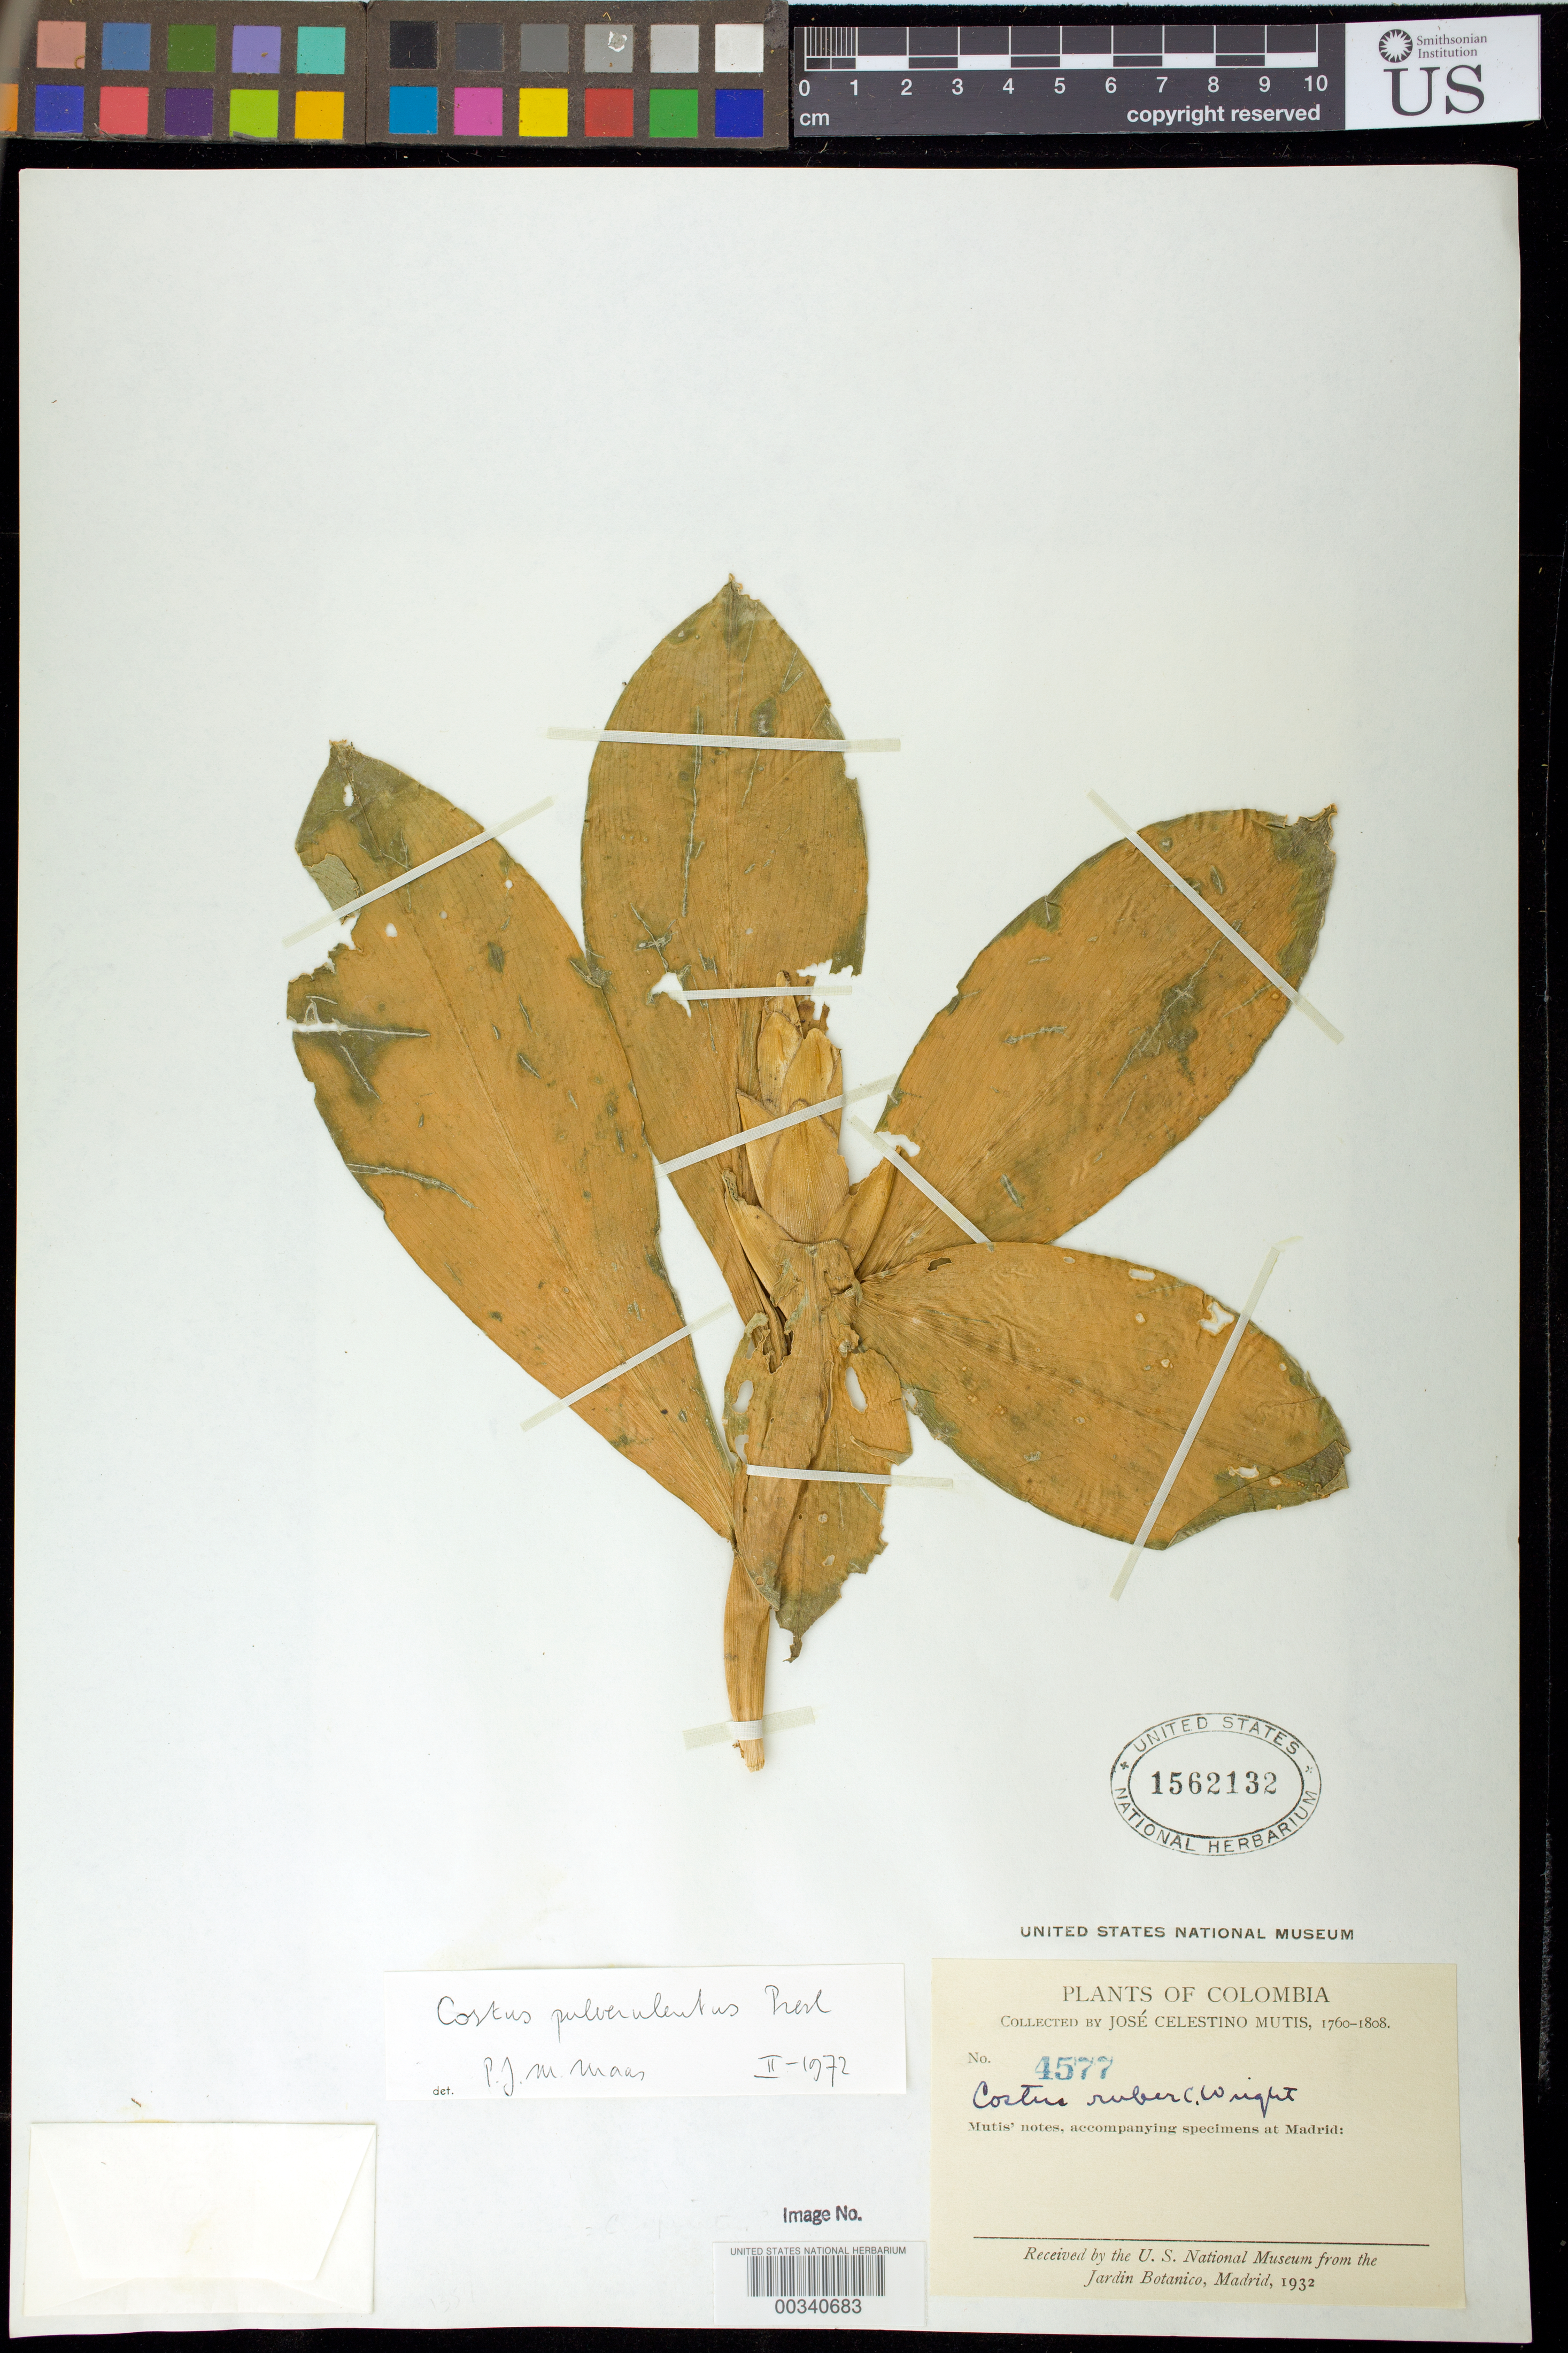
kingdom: Plantae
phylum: Tracheophyta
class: Liliopsida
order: Zingiberales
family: Costaceae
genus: Costus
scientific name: Costus pulverulentus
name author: C. Presl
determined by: Maas, Paul J. M.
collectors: J. C. B. Mutis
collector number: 4577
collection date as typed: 1760 to -- -- 1808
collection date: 1760/1808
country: Colombia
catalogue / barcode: US 1562132